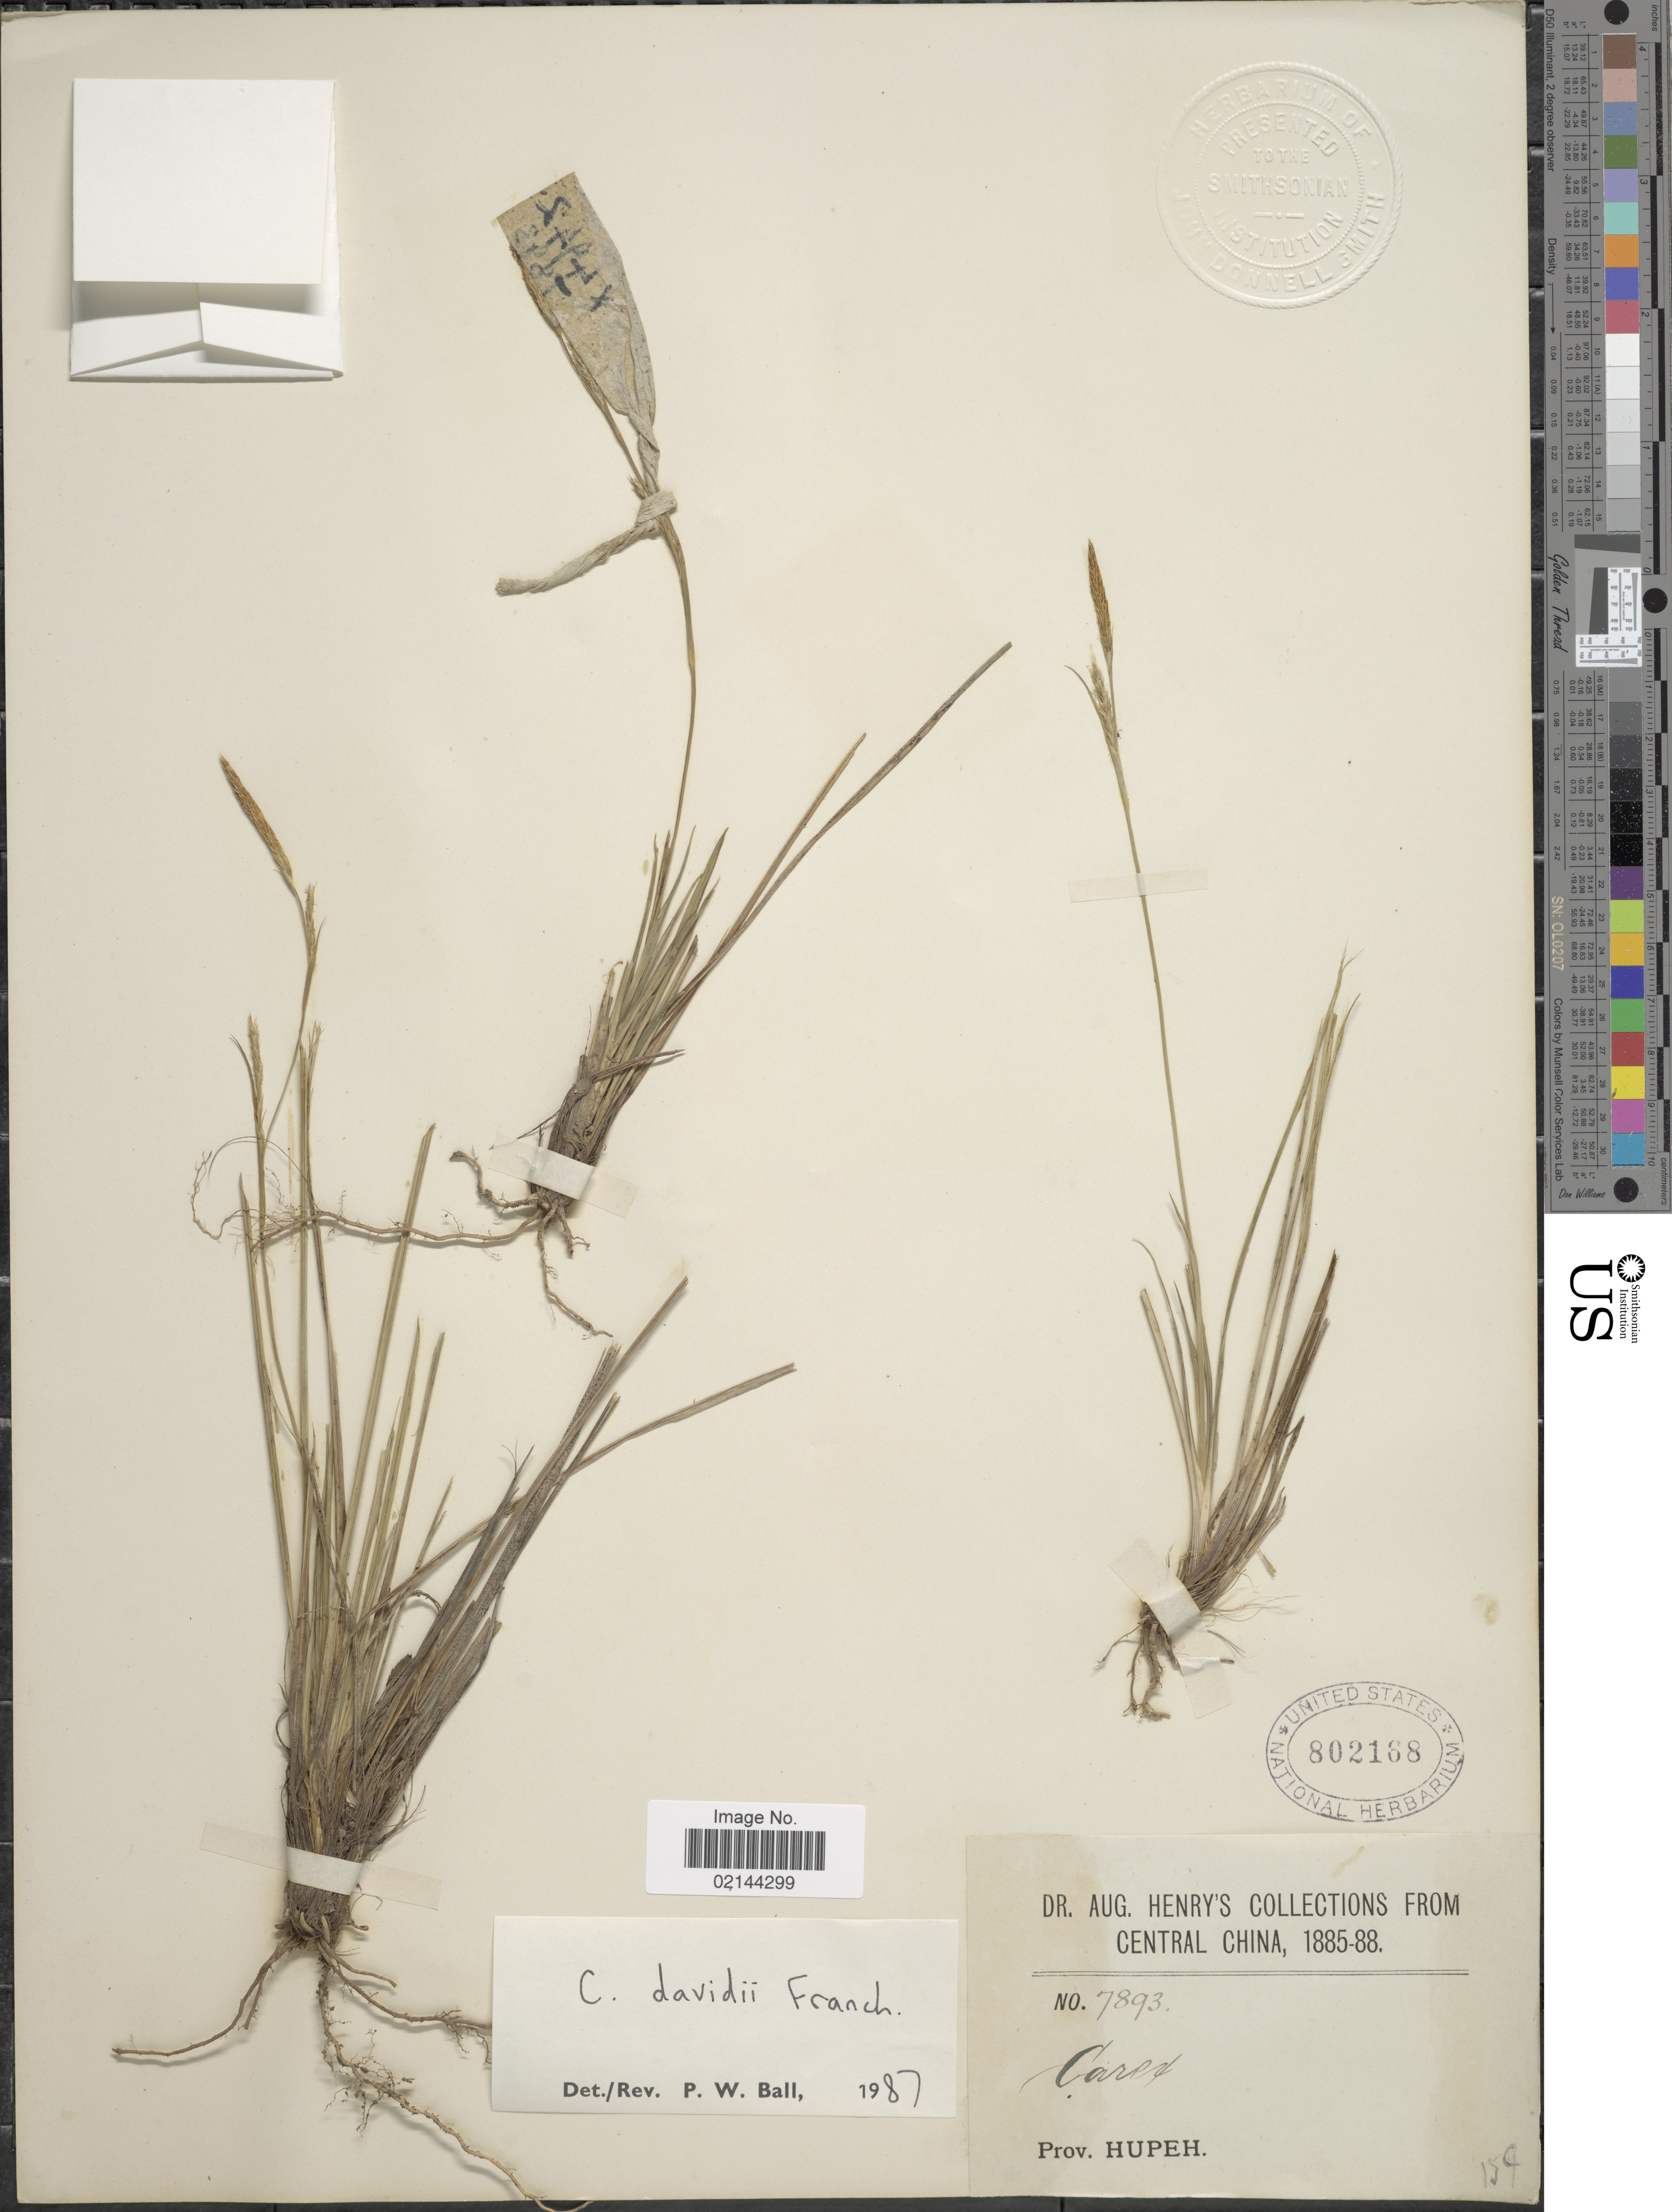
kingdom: Plantae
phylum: Tracheophyta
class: Liliopsida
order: Poales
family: Cyperaceae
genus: Carex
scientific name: Carex davidii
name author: Franch.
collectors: A. Henry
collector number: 7893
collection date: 1885/1888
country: China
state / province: Hubei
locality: Prov. Hupeh, Central China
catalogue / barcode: US 802168